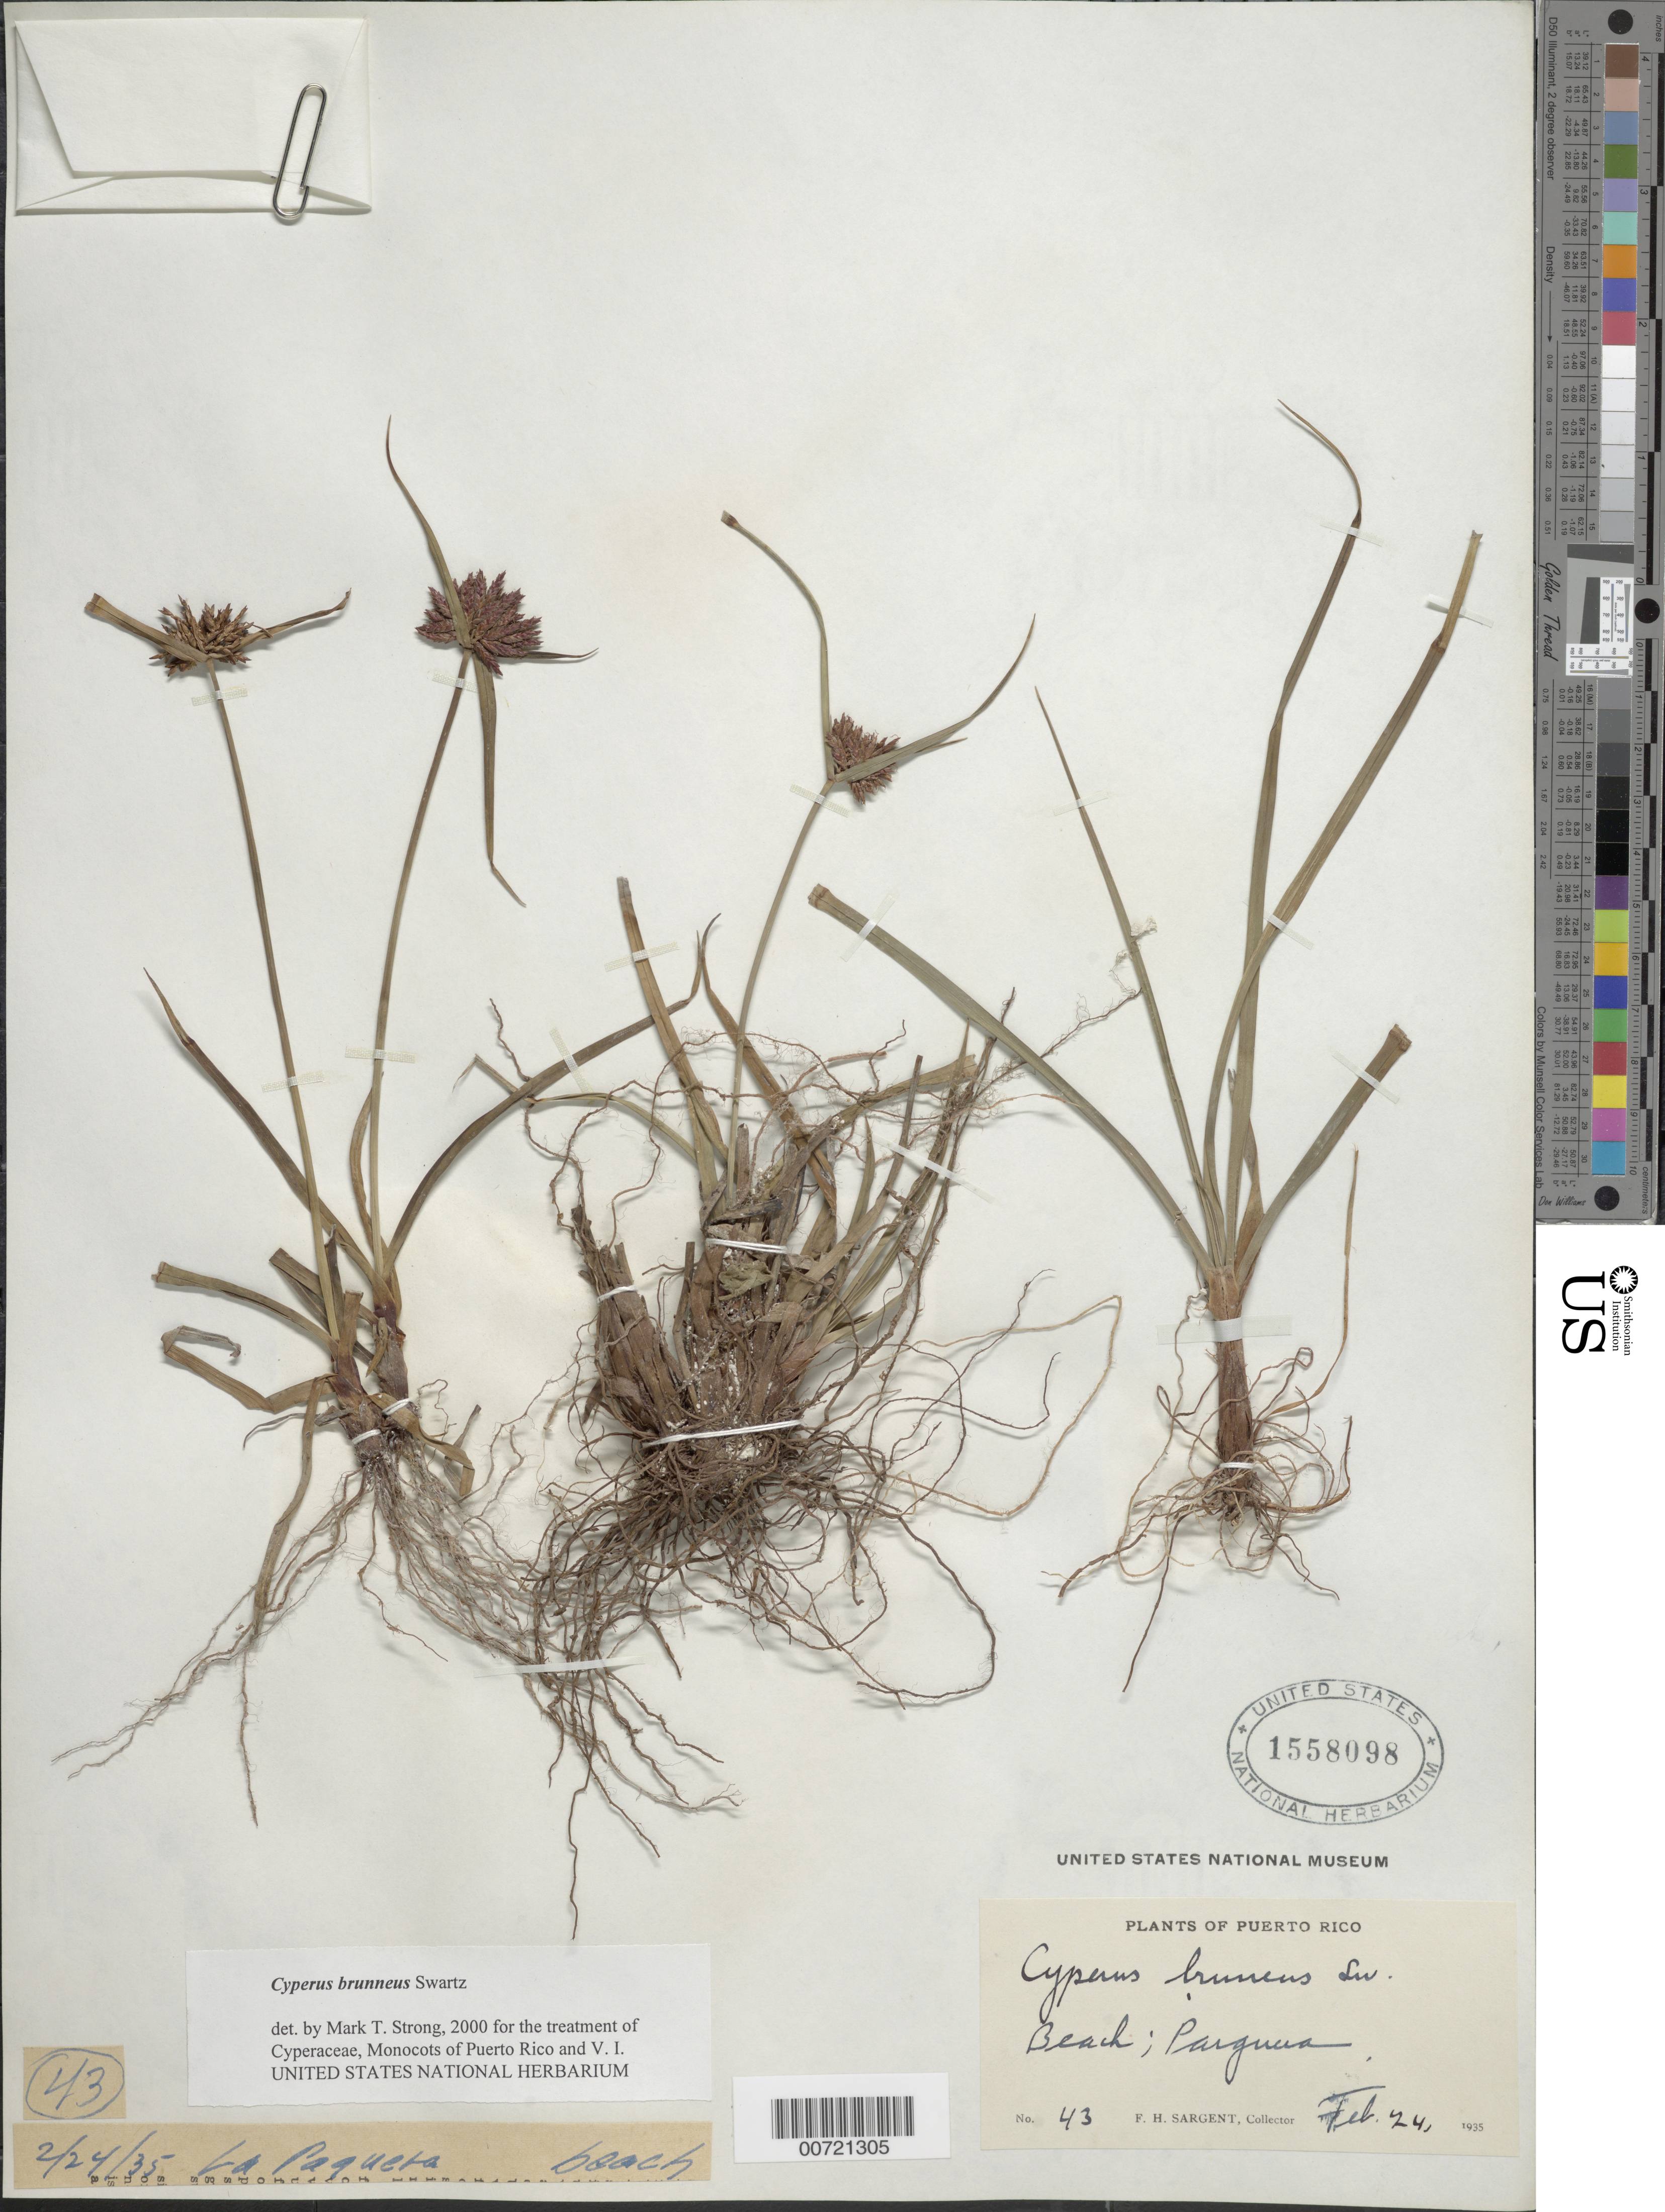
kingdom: Plantae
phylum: Tracheophyta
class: Liliopsida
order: Poales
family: Cyperaceae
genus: Cyperus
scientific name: Cyperus brunneus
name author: Sw.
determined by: Strong, M. T., (US), Smithsonian Institution - National Museum of Natural History (UNITED STATES)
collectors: F. H. Sargent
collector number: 43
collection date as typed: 24 Feb 1935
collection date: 1935-02-24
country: Puerto Rico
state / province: Lajas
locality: La Parguera.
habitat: Beach.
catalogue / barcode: US 1558098